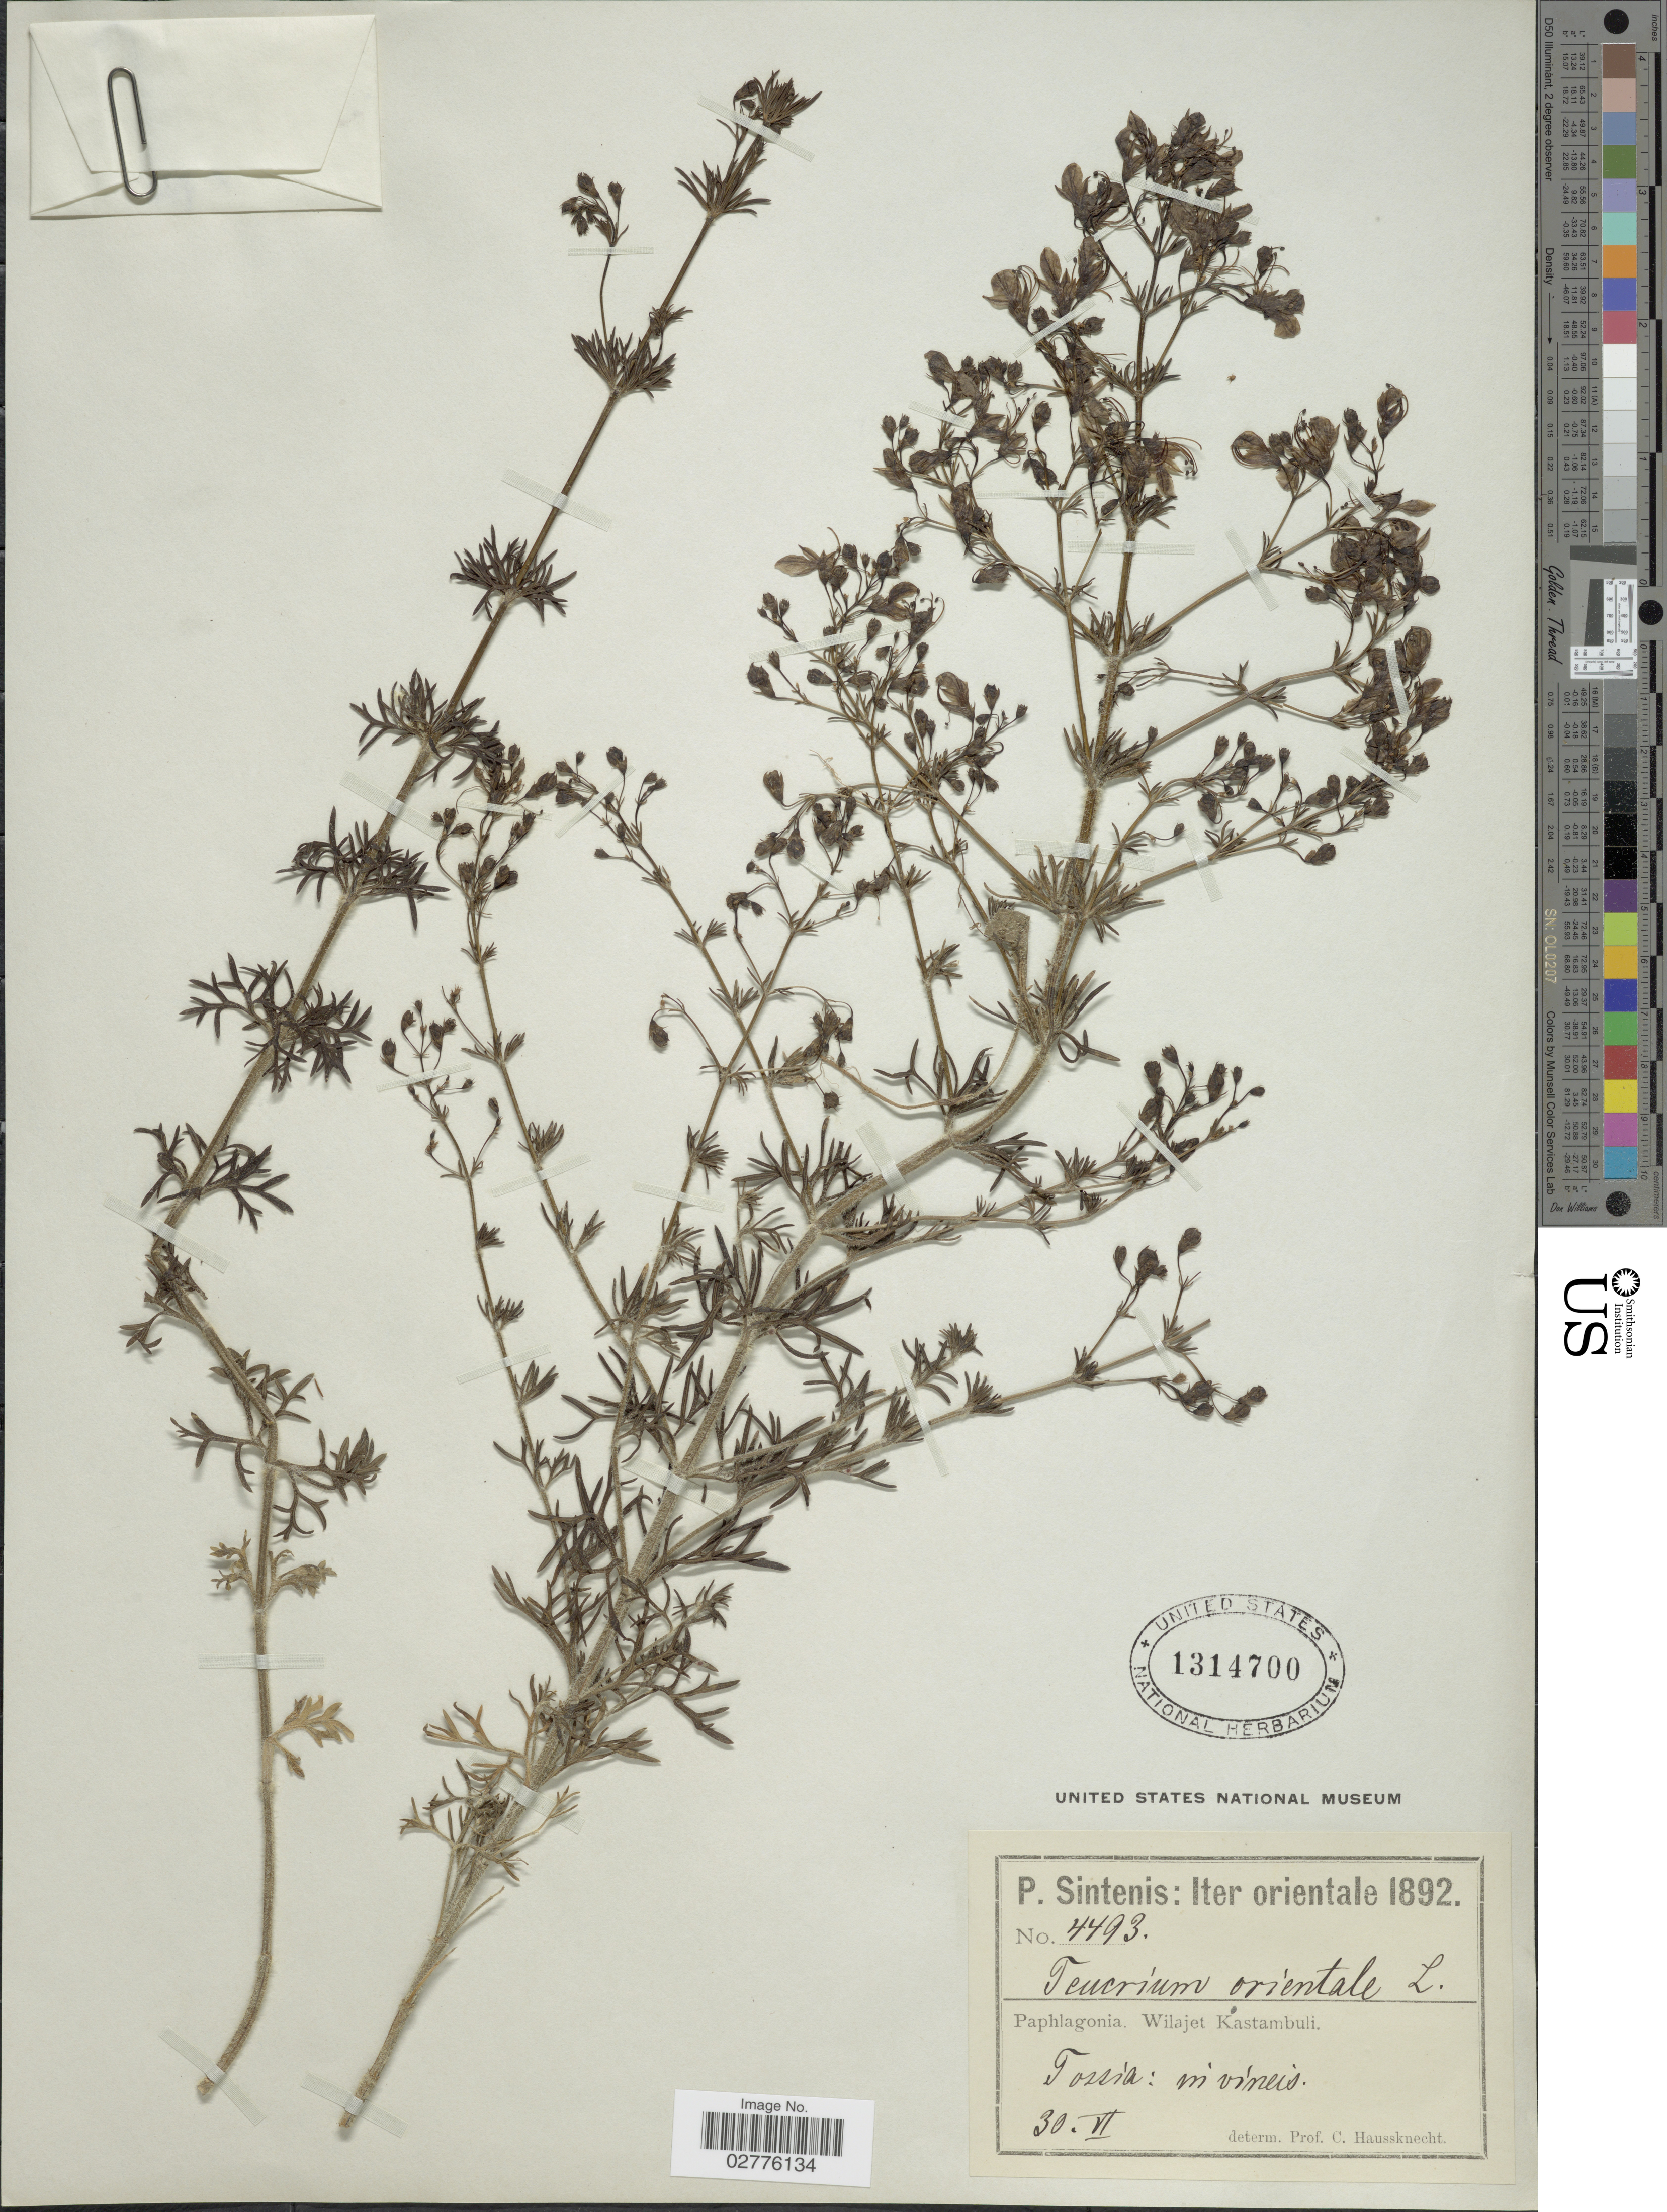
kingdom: Plantae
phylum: Tracheophyta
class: Magnoliopsida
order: Lamiales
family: Lamiaceae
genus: Teucrium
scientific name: Teucrium orientale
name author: L.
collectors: P. Sintenis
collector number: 4493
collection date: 1892-06-30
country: Turkey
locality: Orientale, Paphlagonia, Wilajet Kastambuli, Tossia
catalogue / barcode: US 1314700